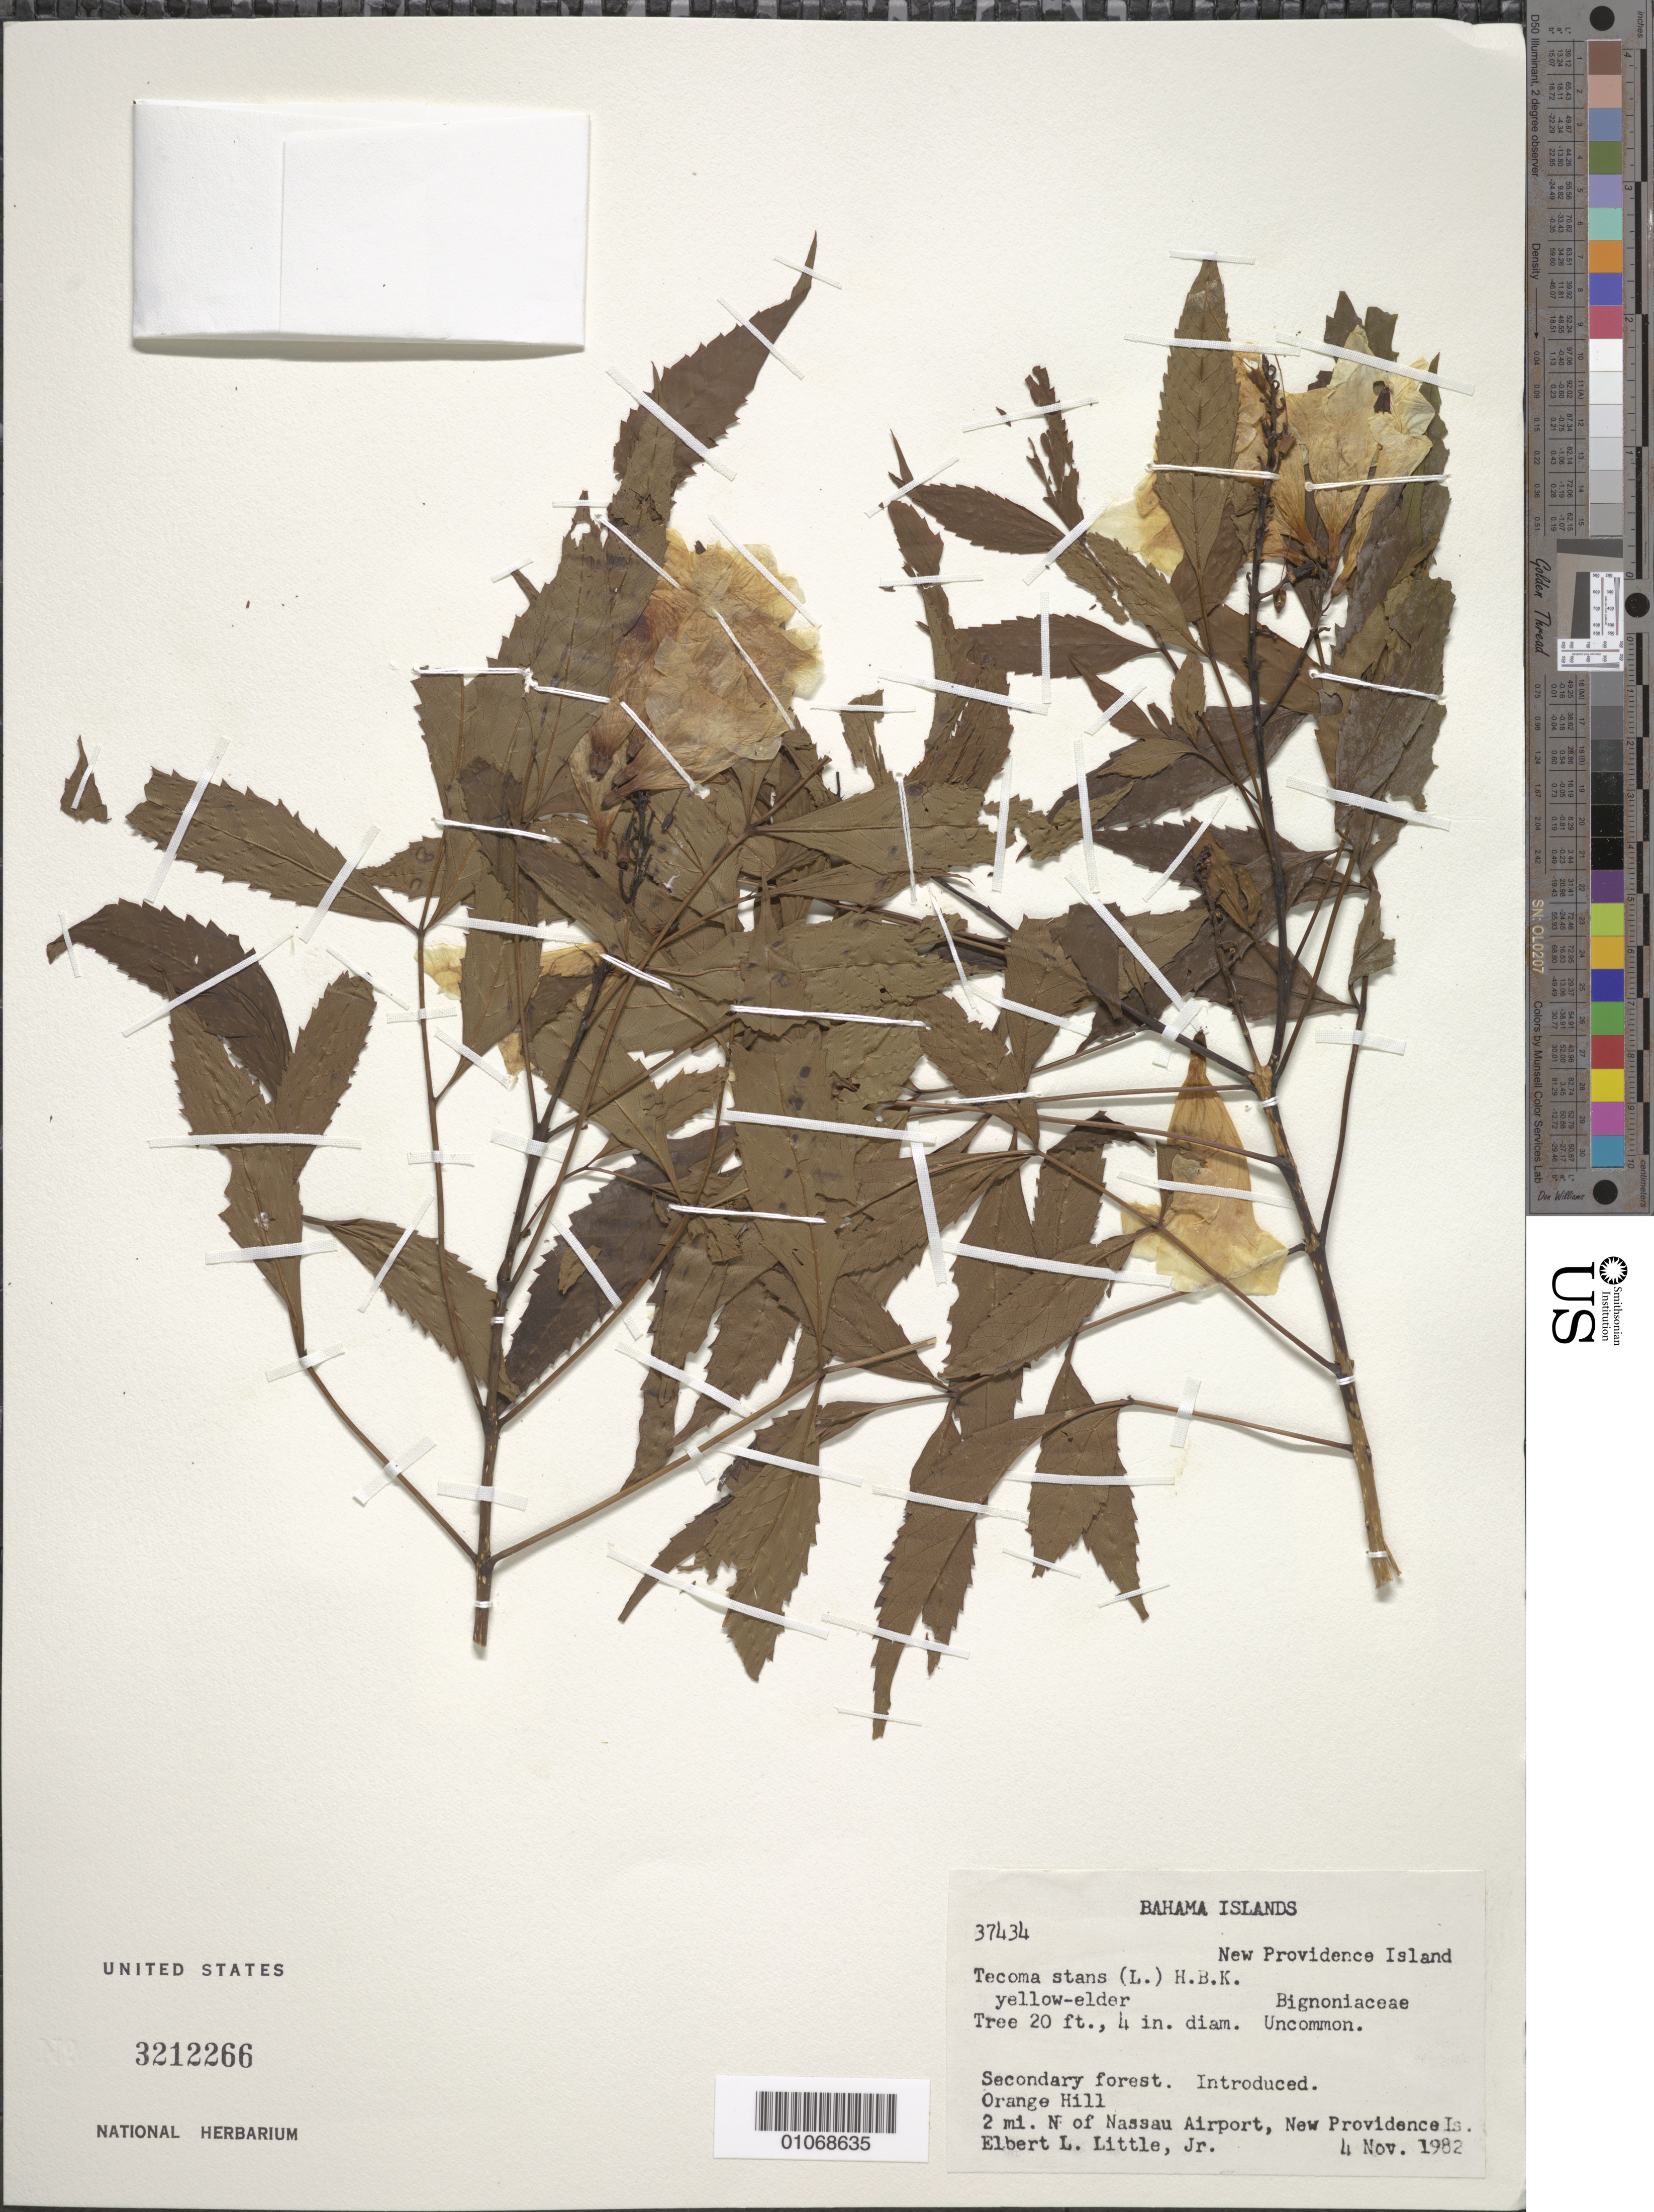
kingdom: Plantae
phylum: Tracheophyta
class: Magnoliopsida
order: Lamiales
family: Bignoniaceae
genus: Tecoma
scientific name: Tecoma stans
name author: (L.) Juss. ex Kunth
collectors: E. L. Little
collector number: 37434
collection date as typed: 04 Nov 1982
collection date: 1982-11-04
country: Bahamas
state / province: New Providence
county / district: Nassau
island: New Providence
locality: Orange Hill. 2 miles north of Nassau Airport. Secondary forest.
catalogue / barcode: US 3212266